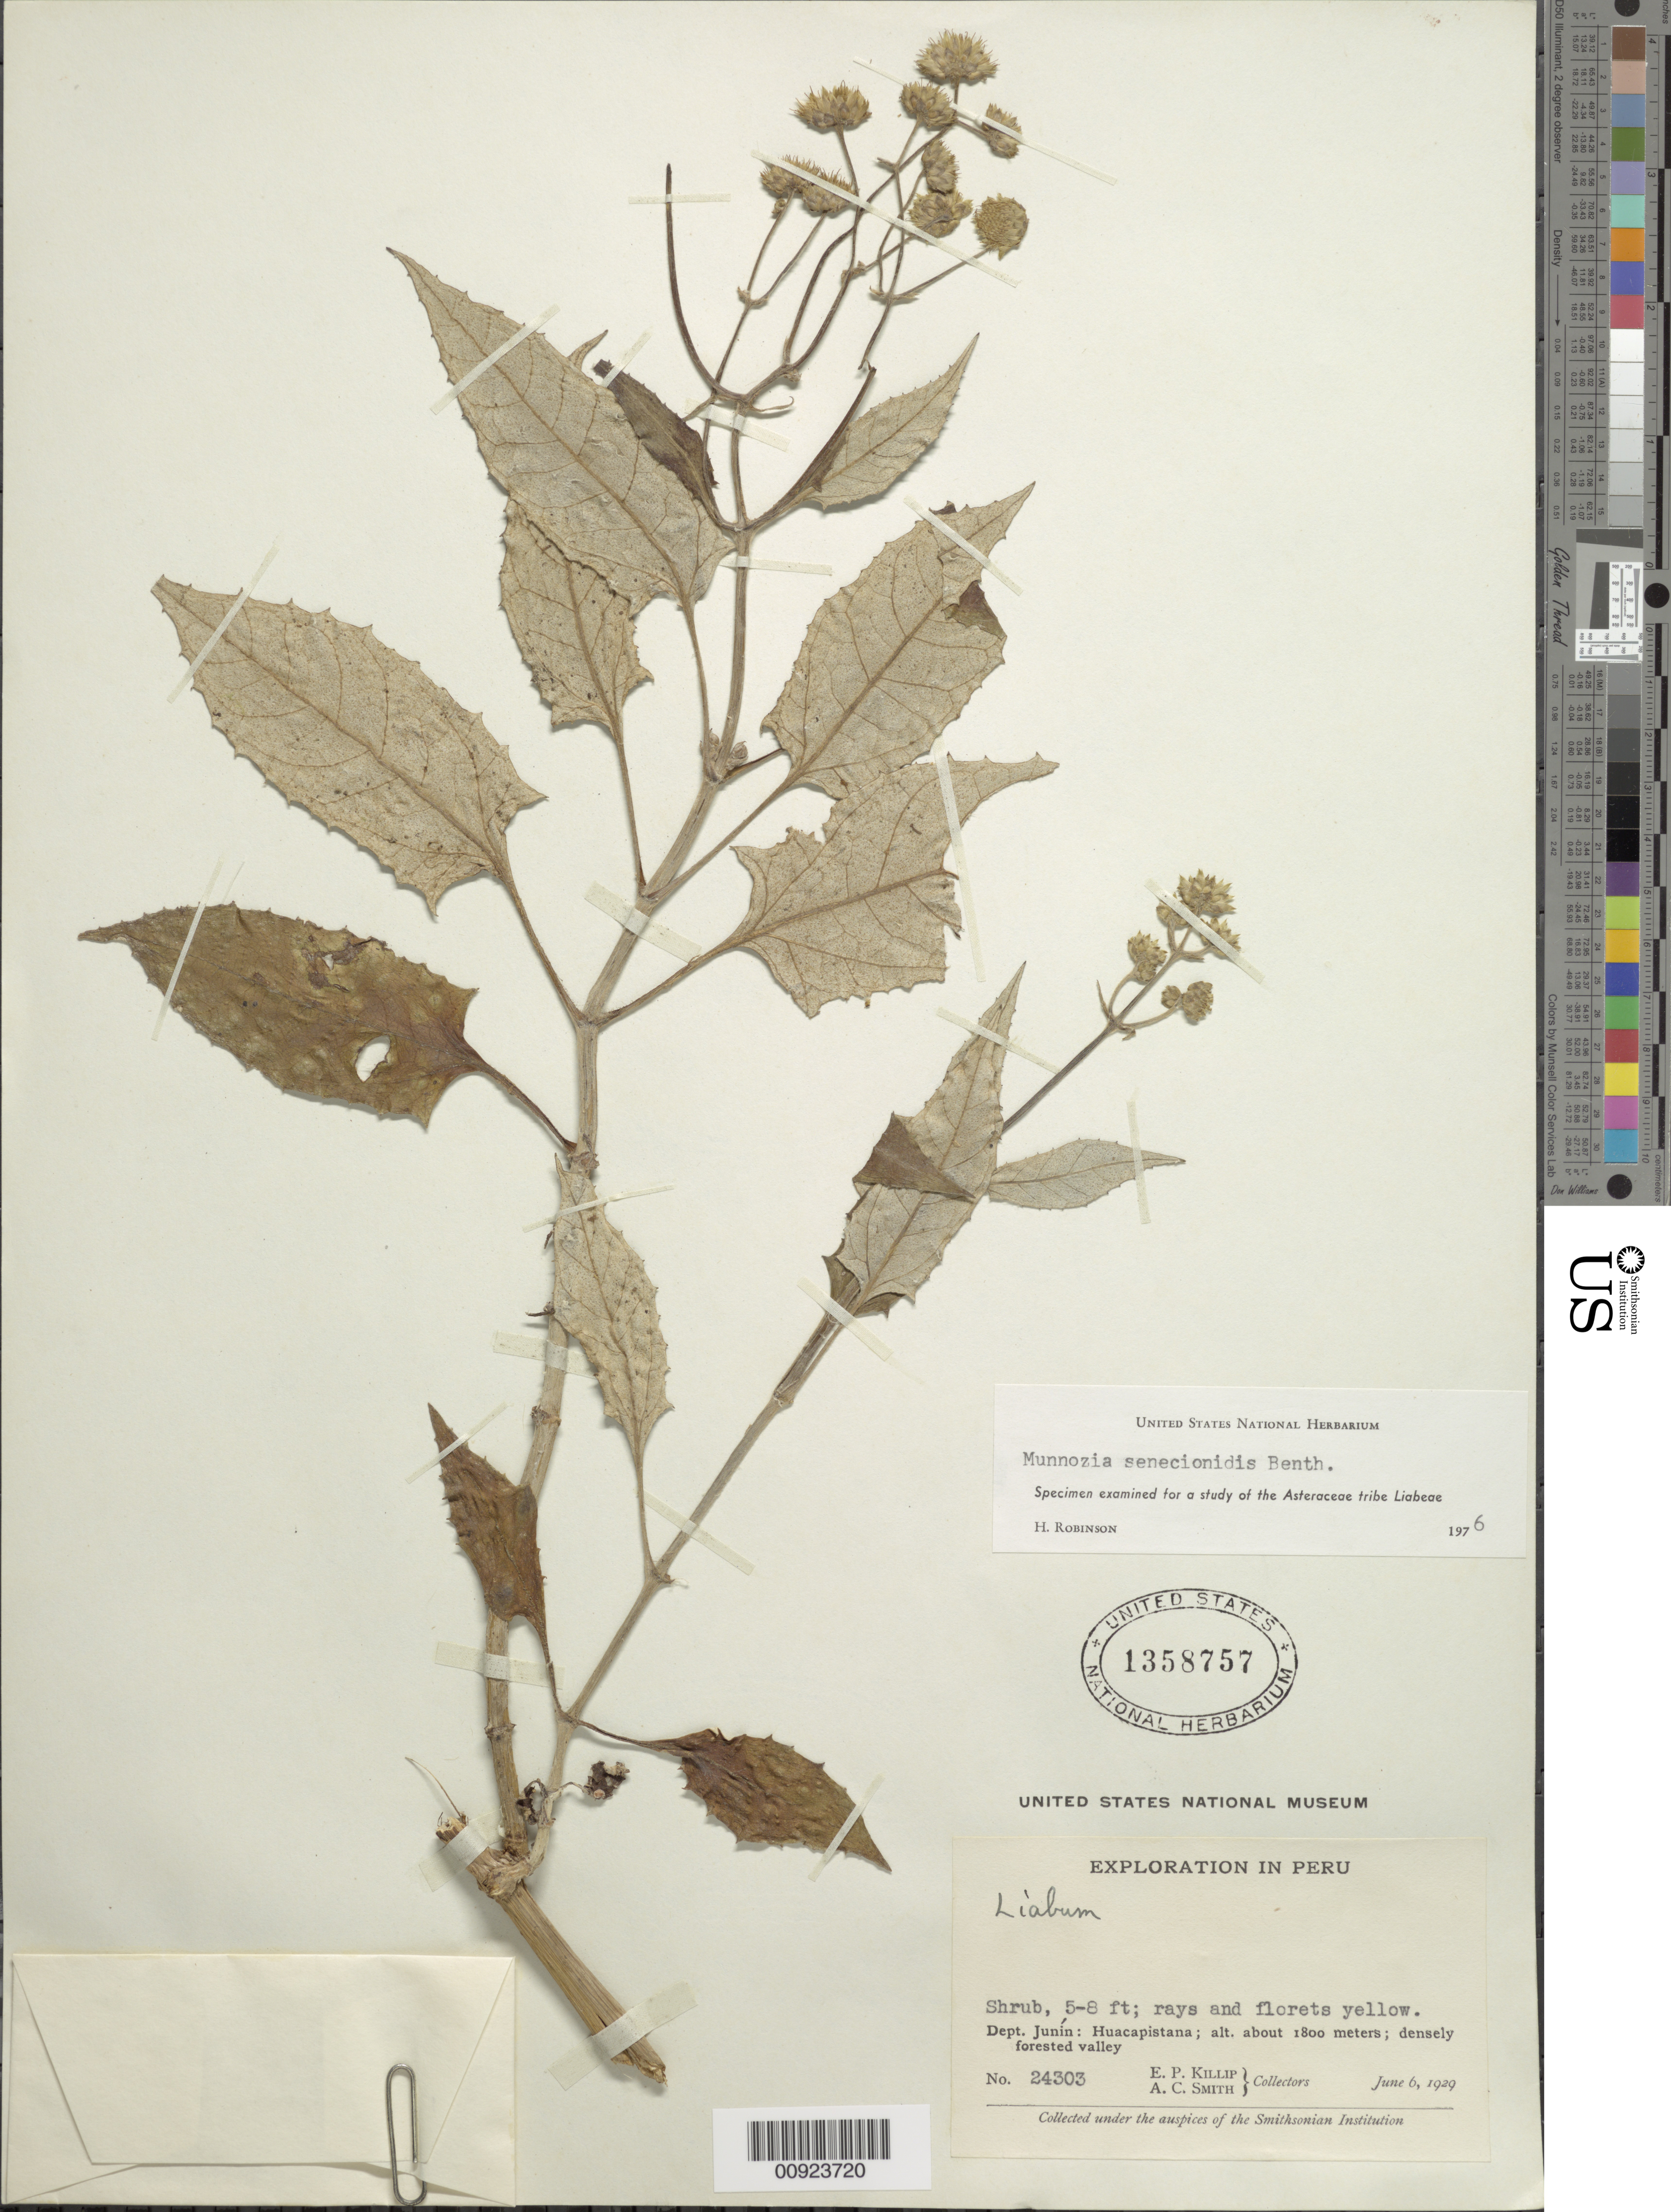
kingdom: Plantae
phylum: Tracheophyta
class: Magnoliopsida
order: Asterales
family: Asteraceae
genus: Munnozia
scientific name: Munnozia senecionidis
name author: Benth.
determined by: Robinson, Harold E., (US)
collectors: E. P. Killip & A. C. Smith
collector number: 24303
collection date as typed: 6 June 1929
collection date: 1929-06-06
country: Peru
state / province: Junín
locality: Huacapistana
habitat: Densley forested valley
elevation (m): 1800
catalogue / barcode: US 1358757